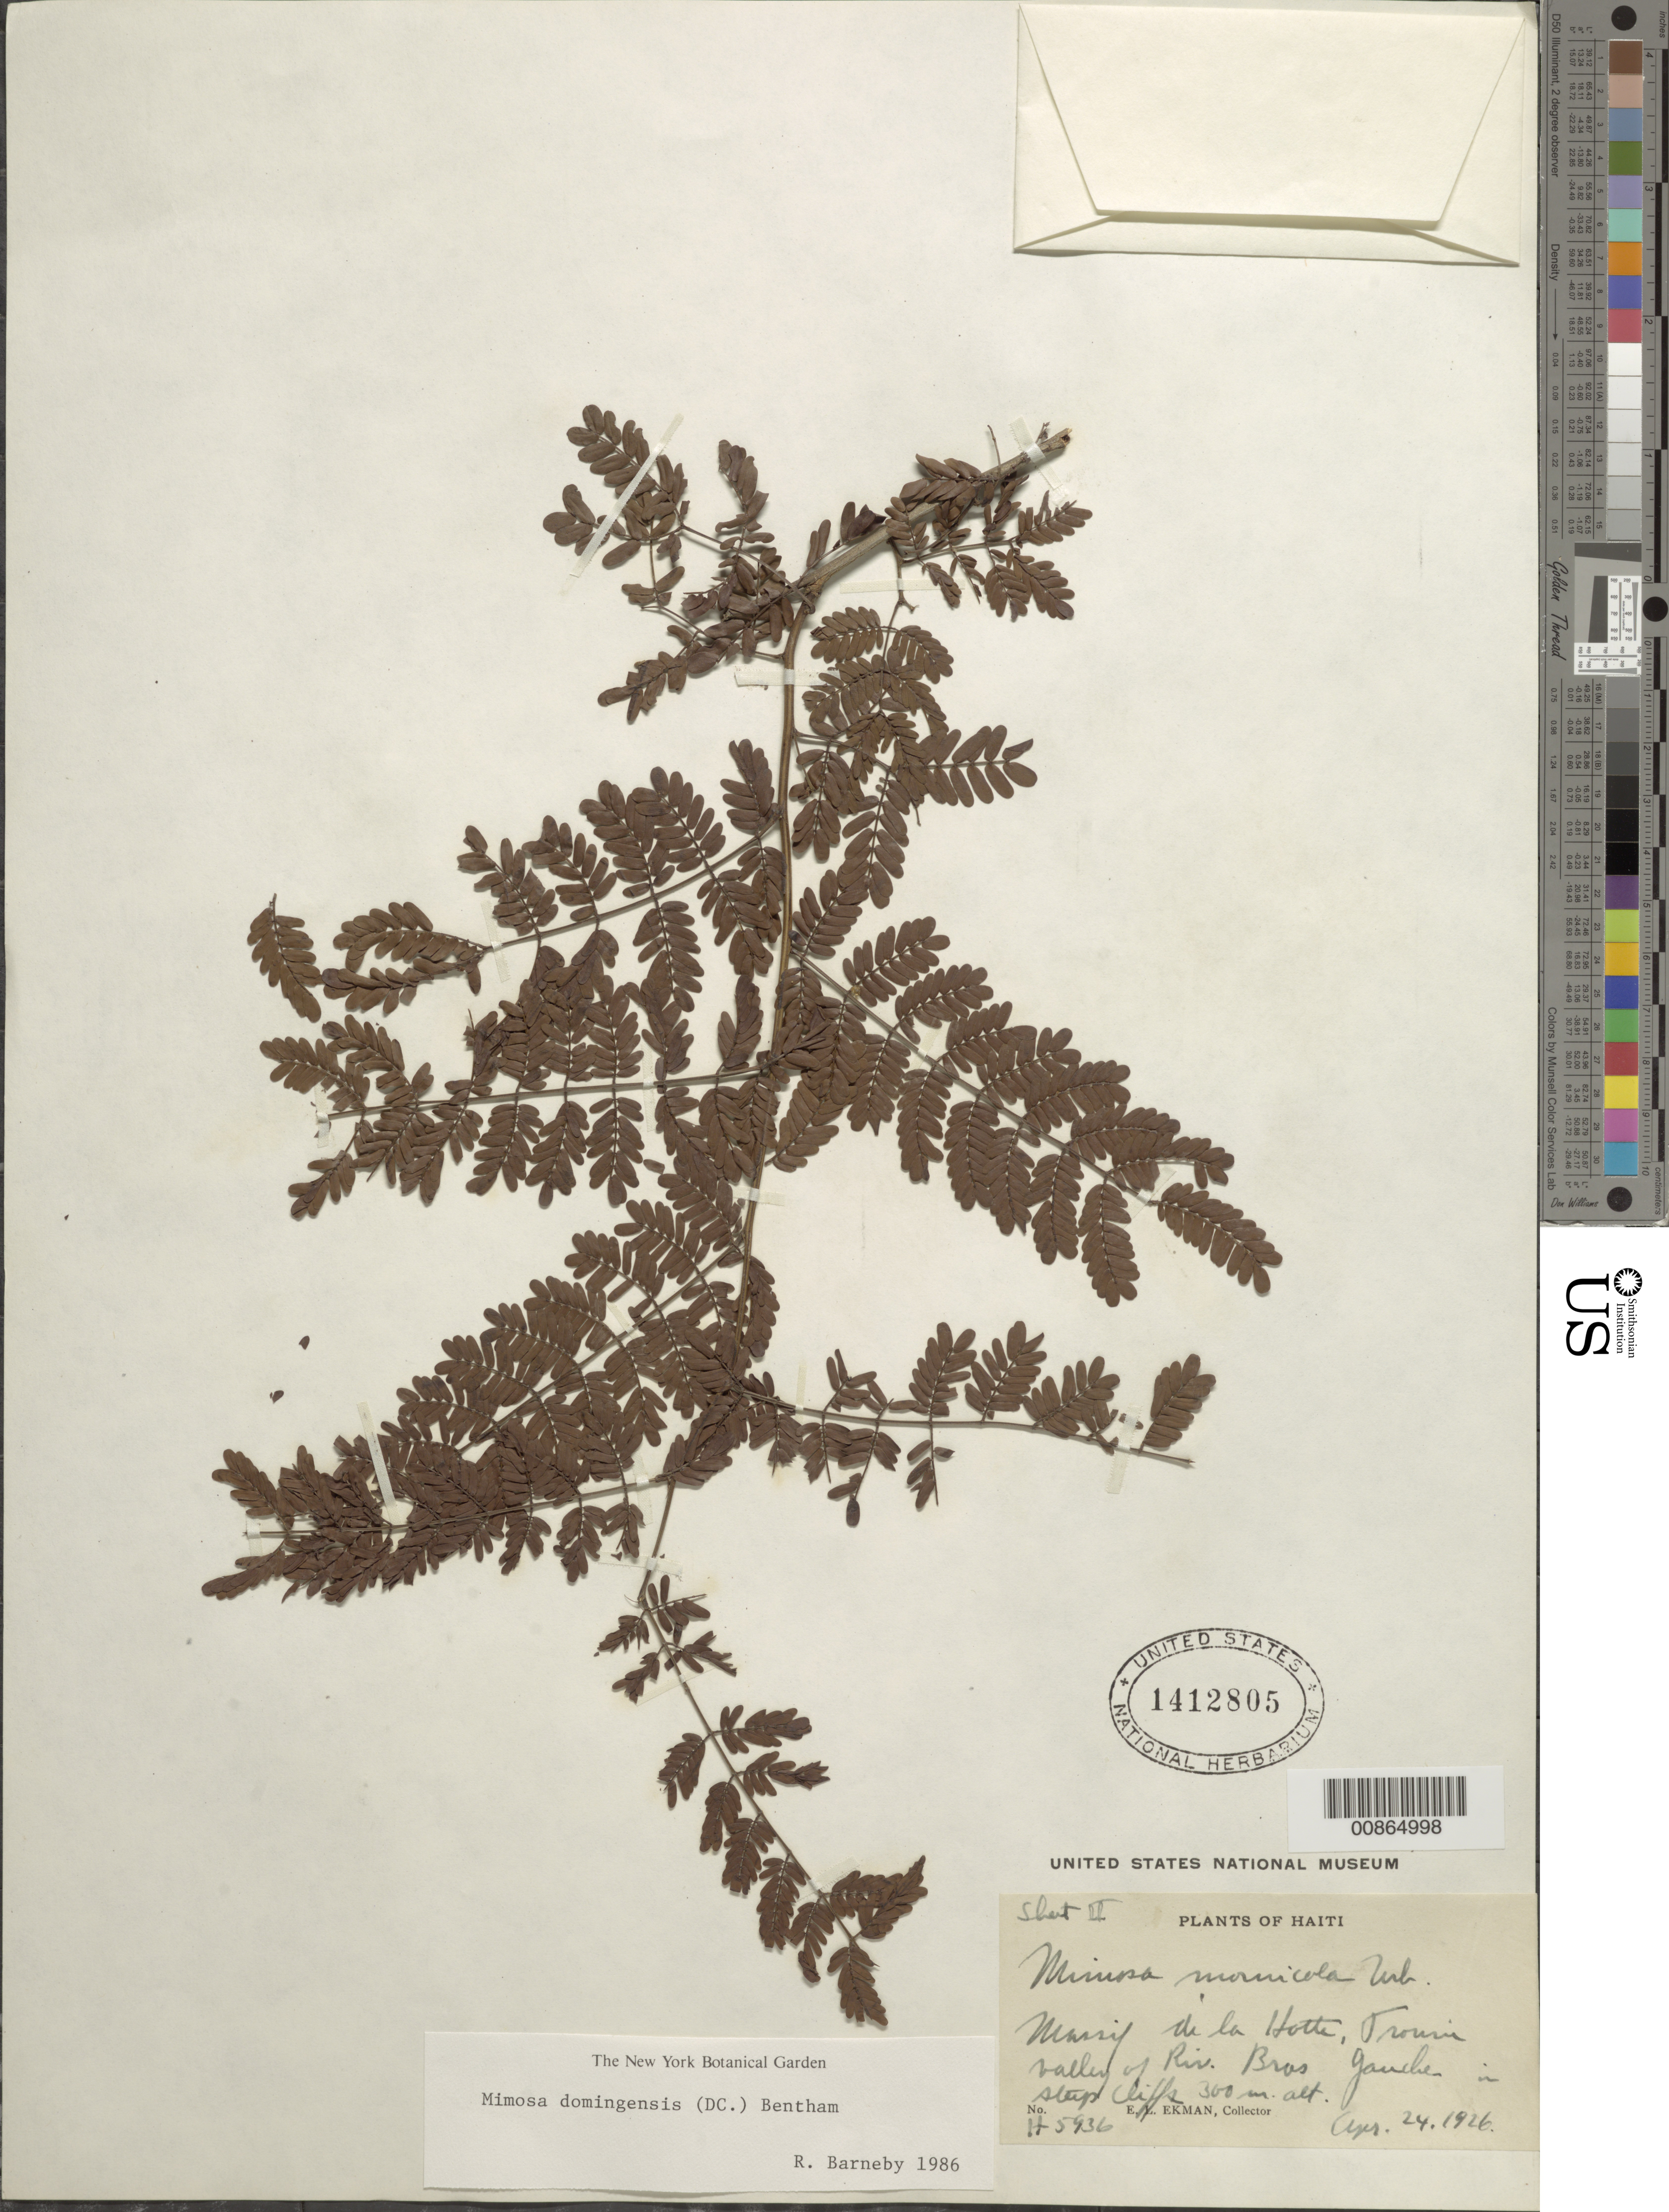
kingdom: Plantae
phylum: Tracheophyta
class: Magnoliopsida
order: Fabales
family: Fabaceae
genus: Mimosa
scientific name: Mimosa domingensis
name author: (DC.) Benth.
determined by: Barneby, Rupert C., (NY)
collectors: E. L. Ekman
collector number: H 5936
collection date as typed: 24 Apr 1926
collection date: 1926-04-24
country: Haiti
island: Hispaniola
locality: Massif de la Hotte, Trouin Valley at Riv. Bras-Gauche.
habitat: Steep cliffs.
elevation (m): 300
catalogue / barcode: US 1412805